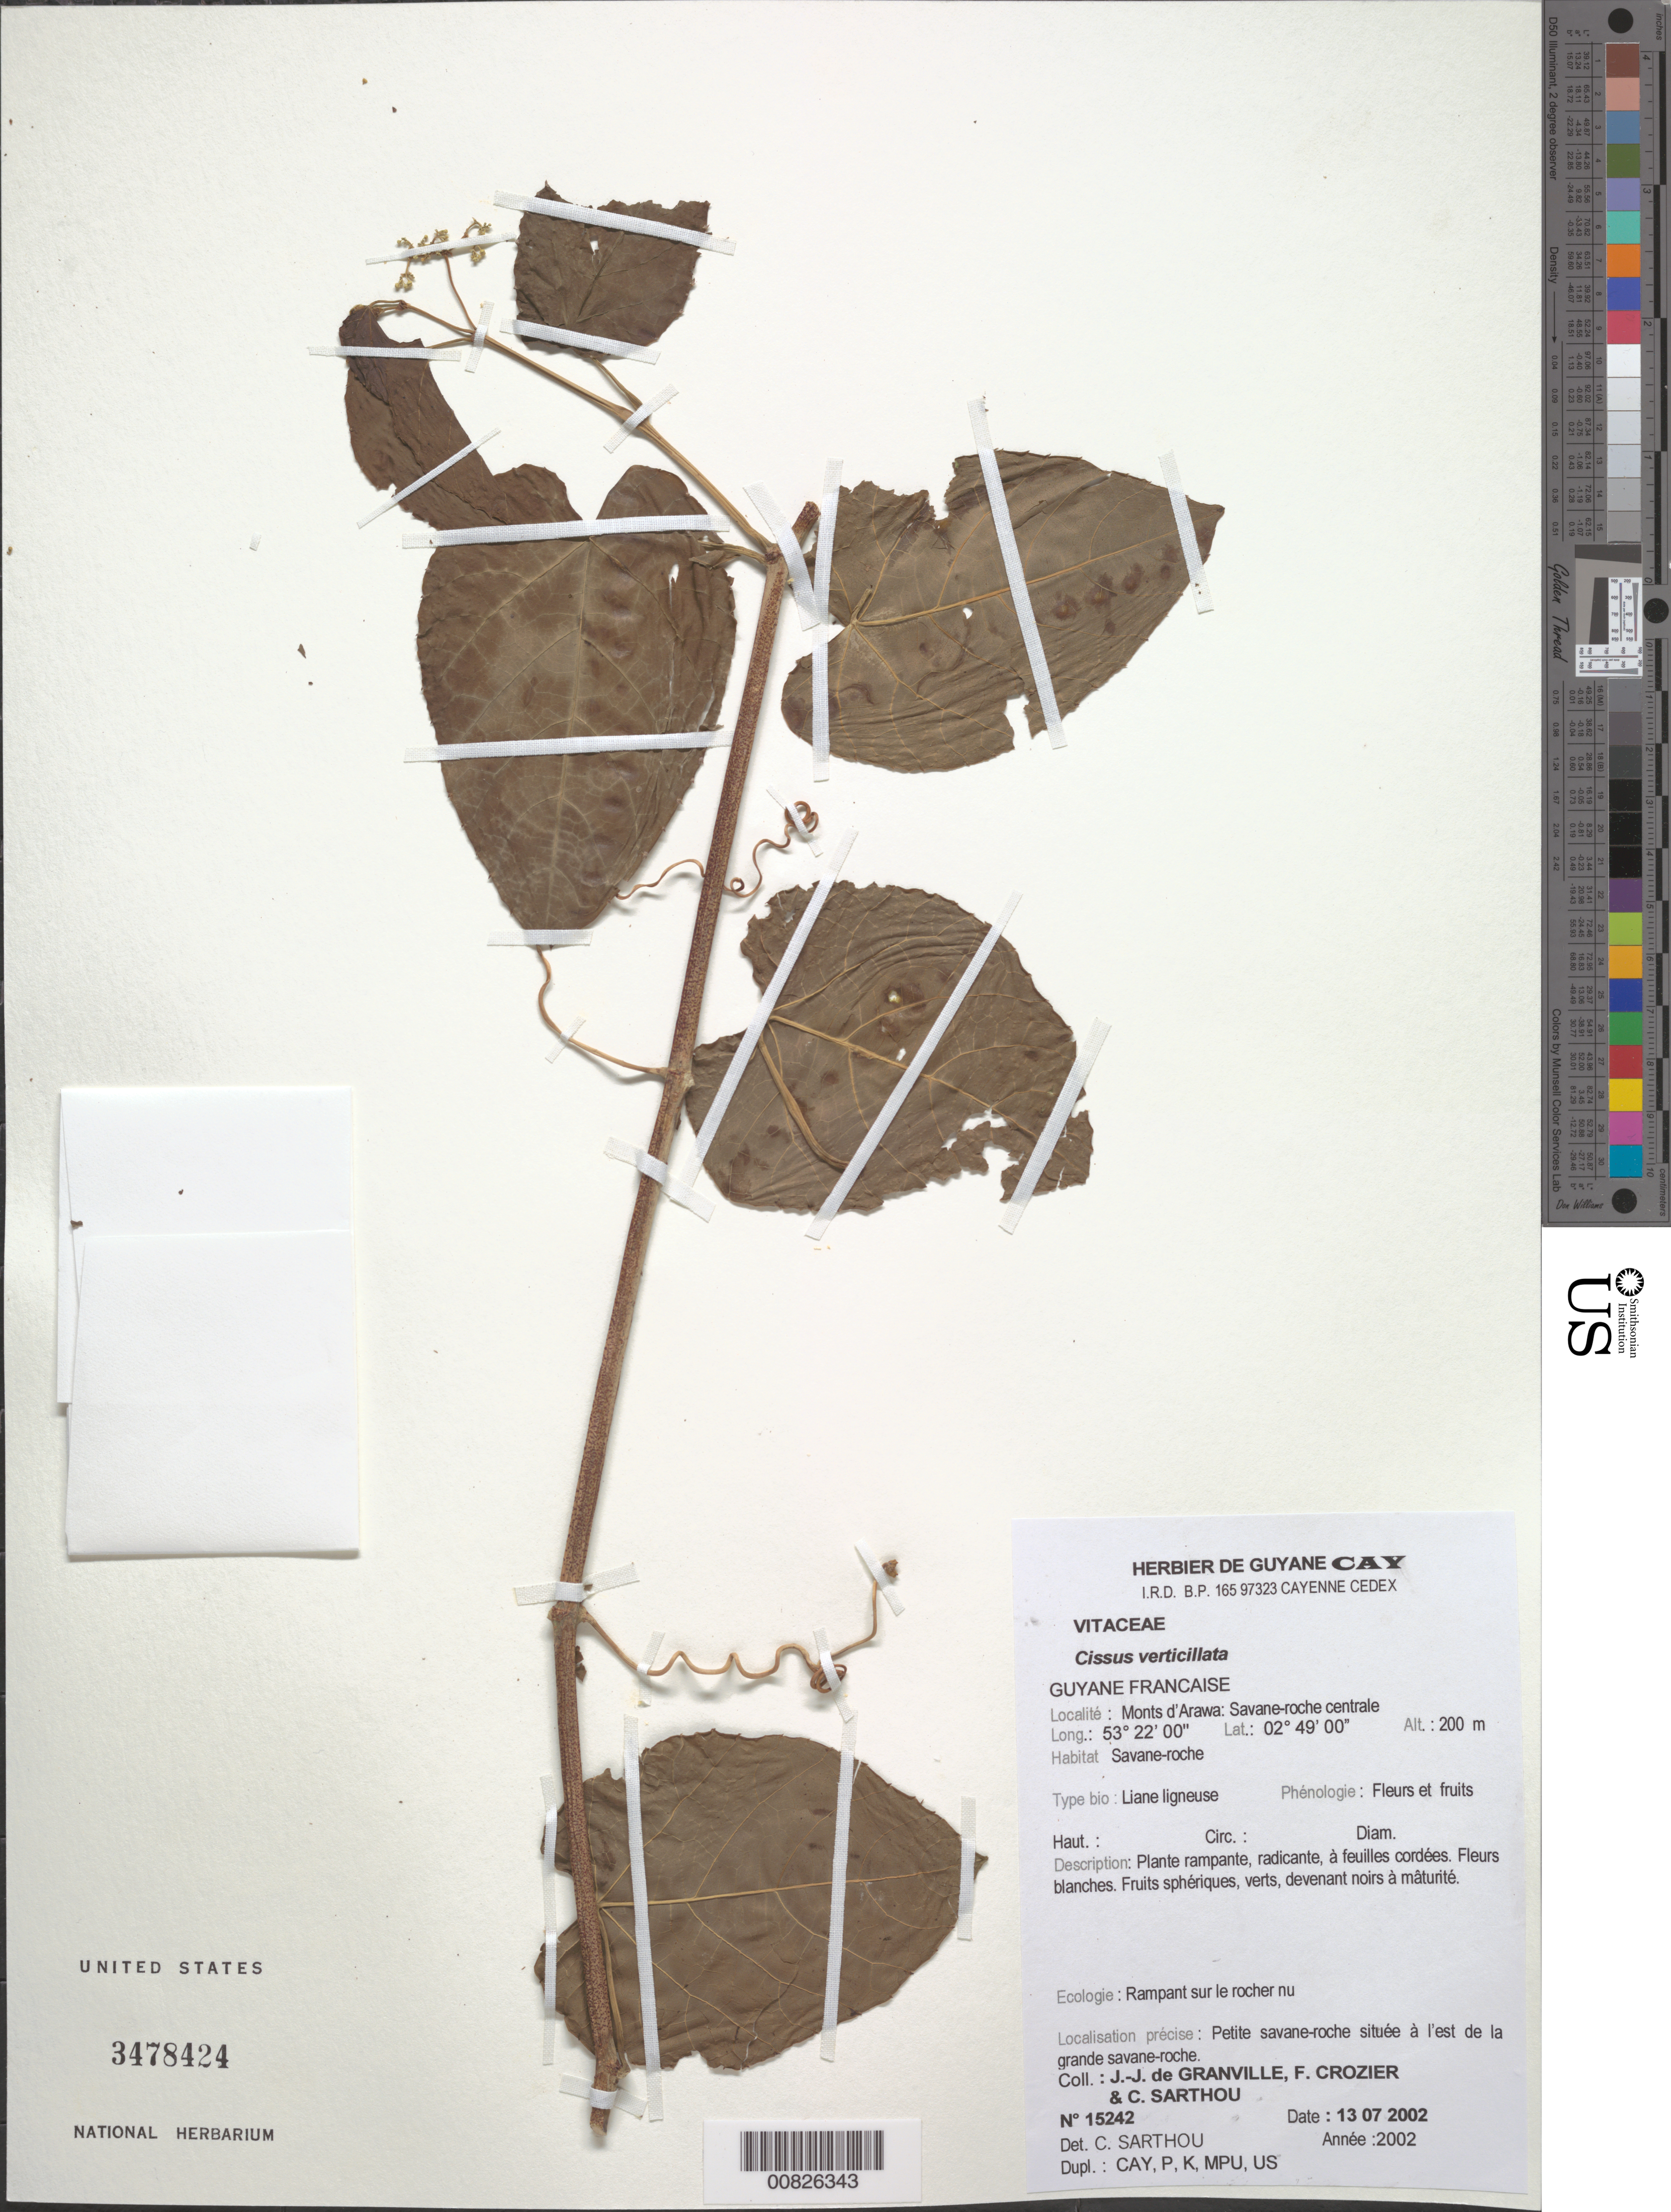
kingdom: Plantae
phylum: Tracheophyta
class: Magnoliopsida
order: Vitales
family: Vitaceae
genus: Cissus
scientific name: Cissus verticillata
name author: (L.) Nicolson & C.E. Jarvis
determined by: Sarthou, C.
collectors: J.-J. de Granville, F. Crozier & C. Sarthou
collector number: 15242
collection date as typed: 13-Jul-02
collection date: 2002-07-13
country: French Guiana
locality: Monts d'Arawa, zone de la savane-roche centrale, versant est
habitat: Savane-roche; rampant sur le rocher nu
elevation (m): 200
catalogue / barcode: US 3478424